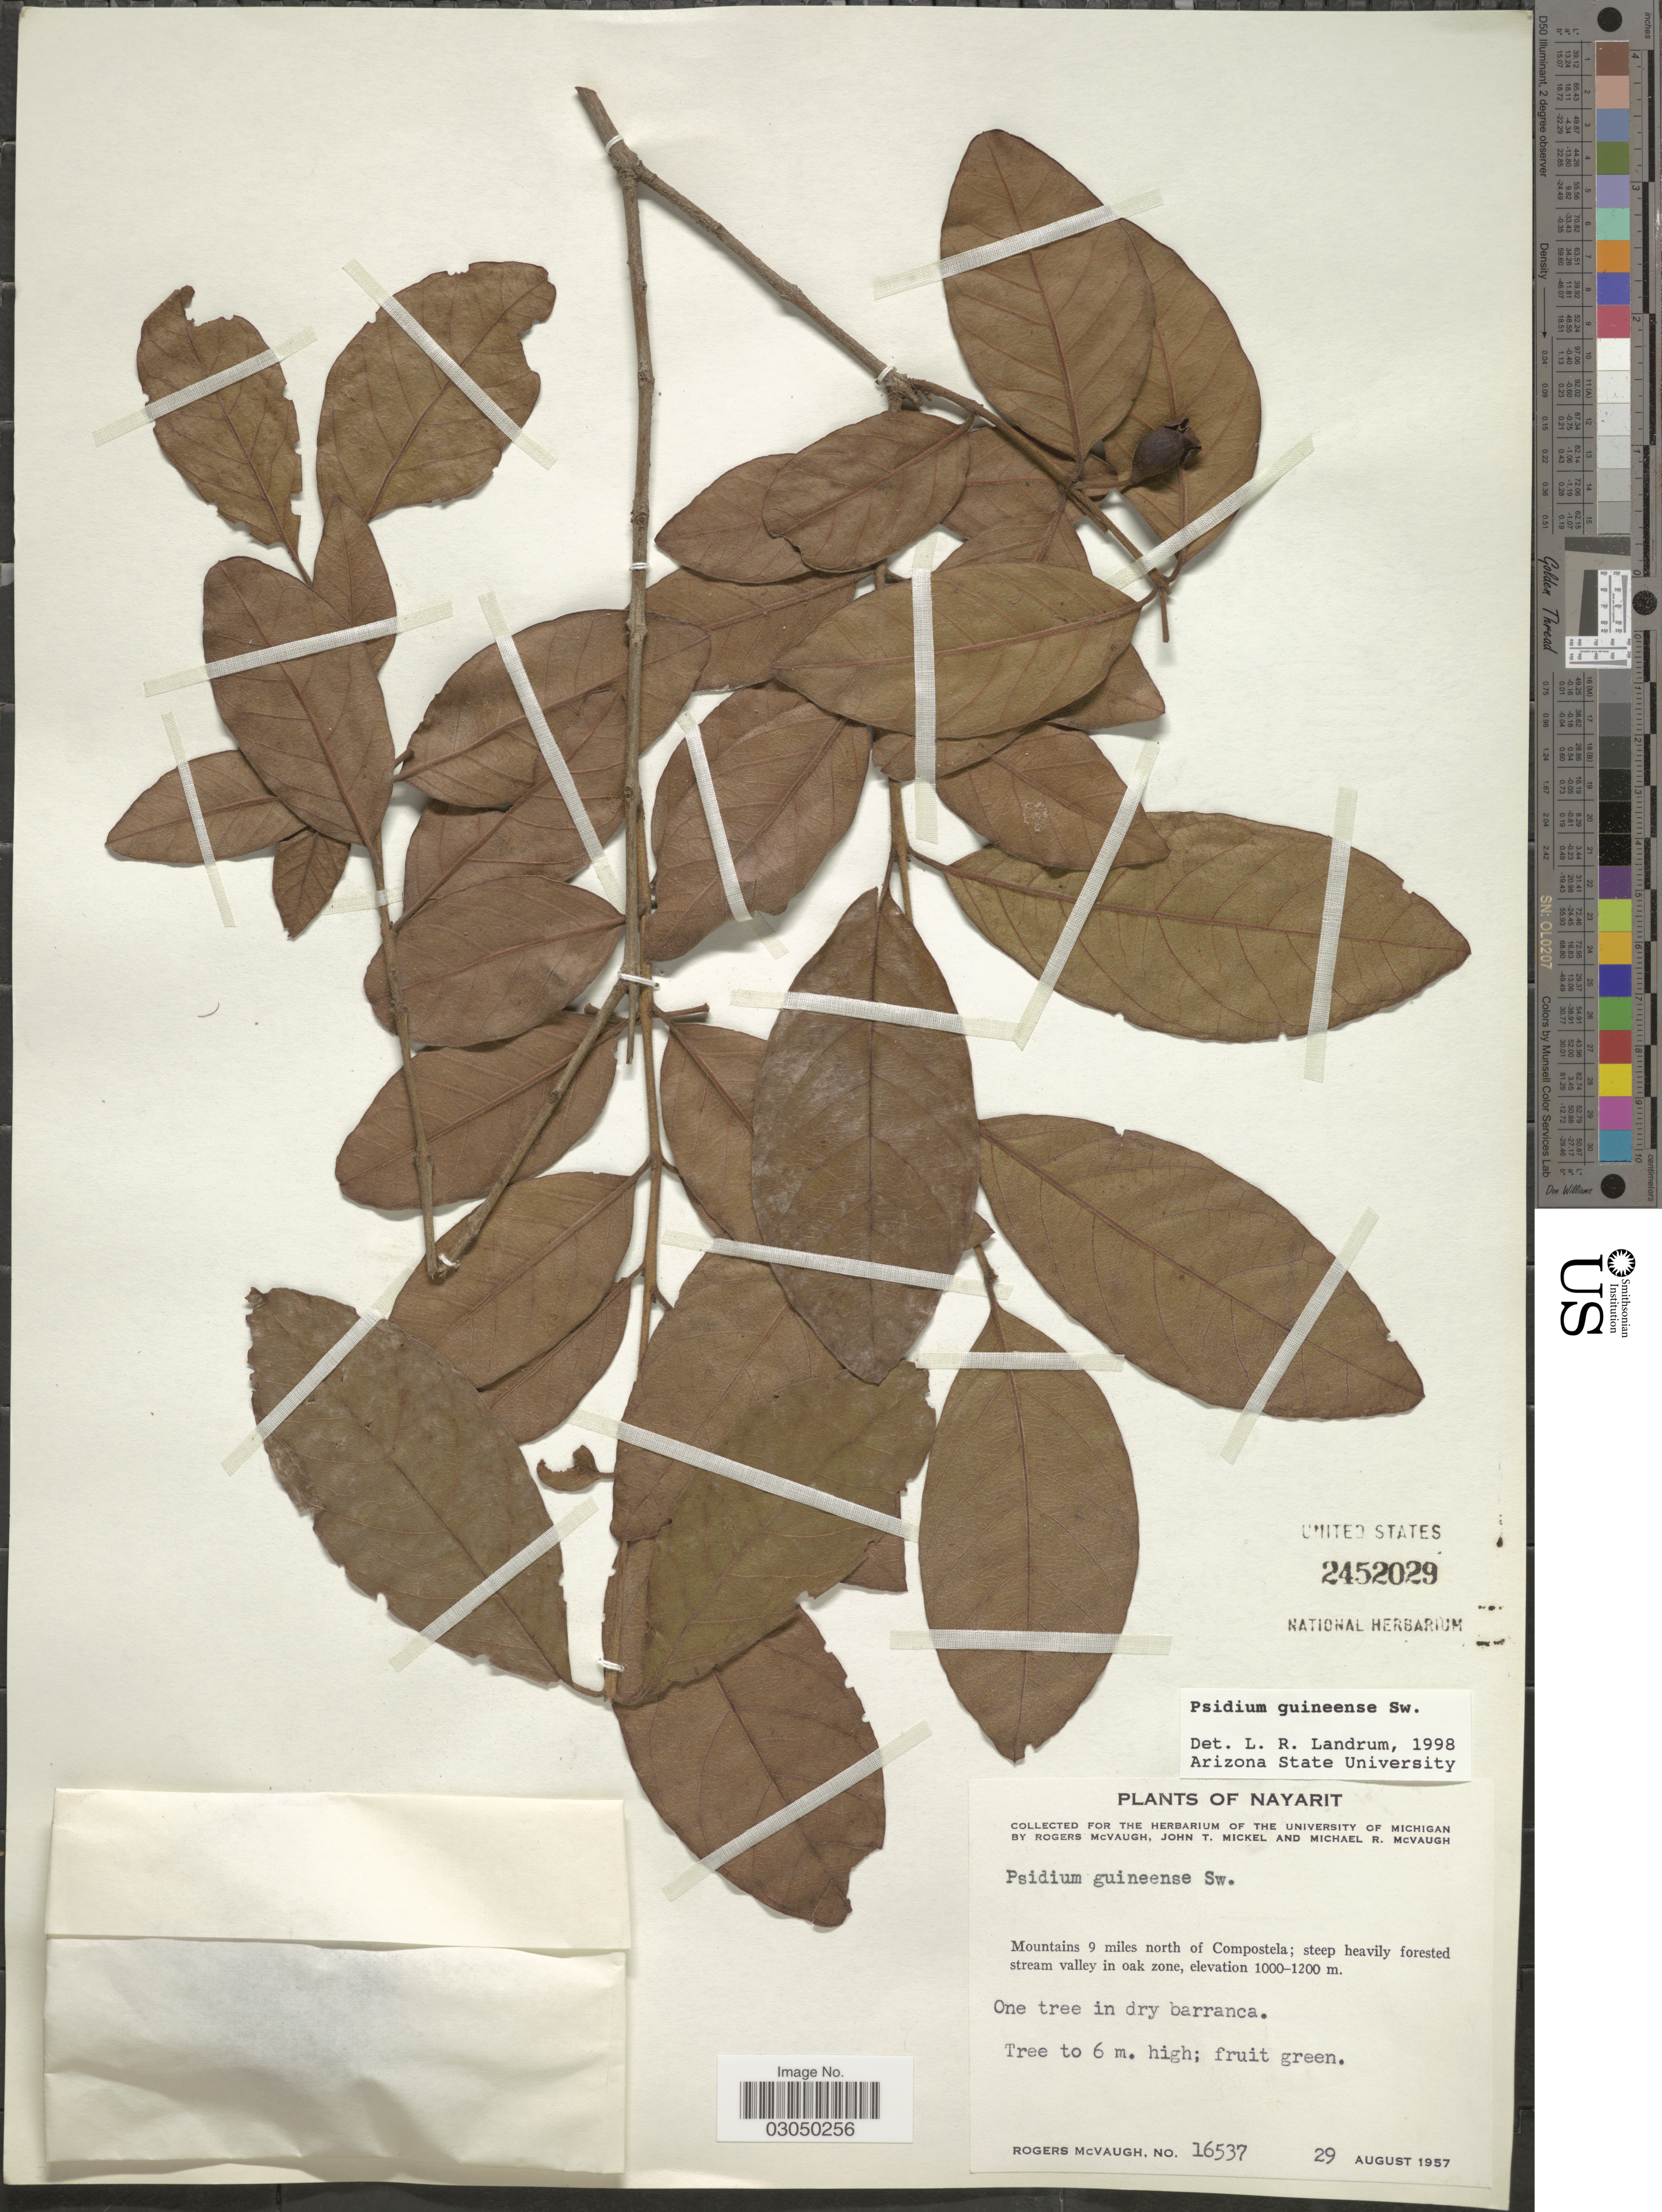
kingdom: Plantae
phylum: Tracheophyta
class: Magnoliopsida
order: Myrtales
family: Myrtaceae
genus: Psidium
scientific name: Psidium guineense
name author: Sw.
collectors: R. McVaugh, J. T. Mickel & M. R. McVaugh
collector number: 16537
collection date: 1957-08-29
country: Mexico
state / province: Nayarit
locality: Mountains 9 miles north of Compostela.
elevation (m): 1000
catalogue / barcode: US 2452029